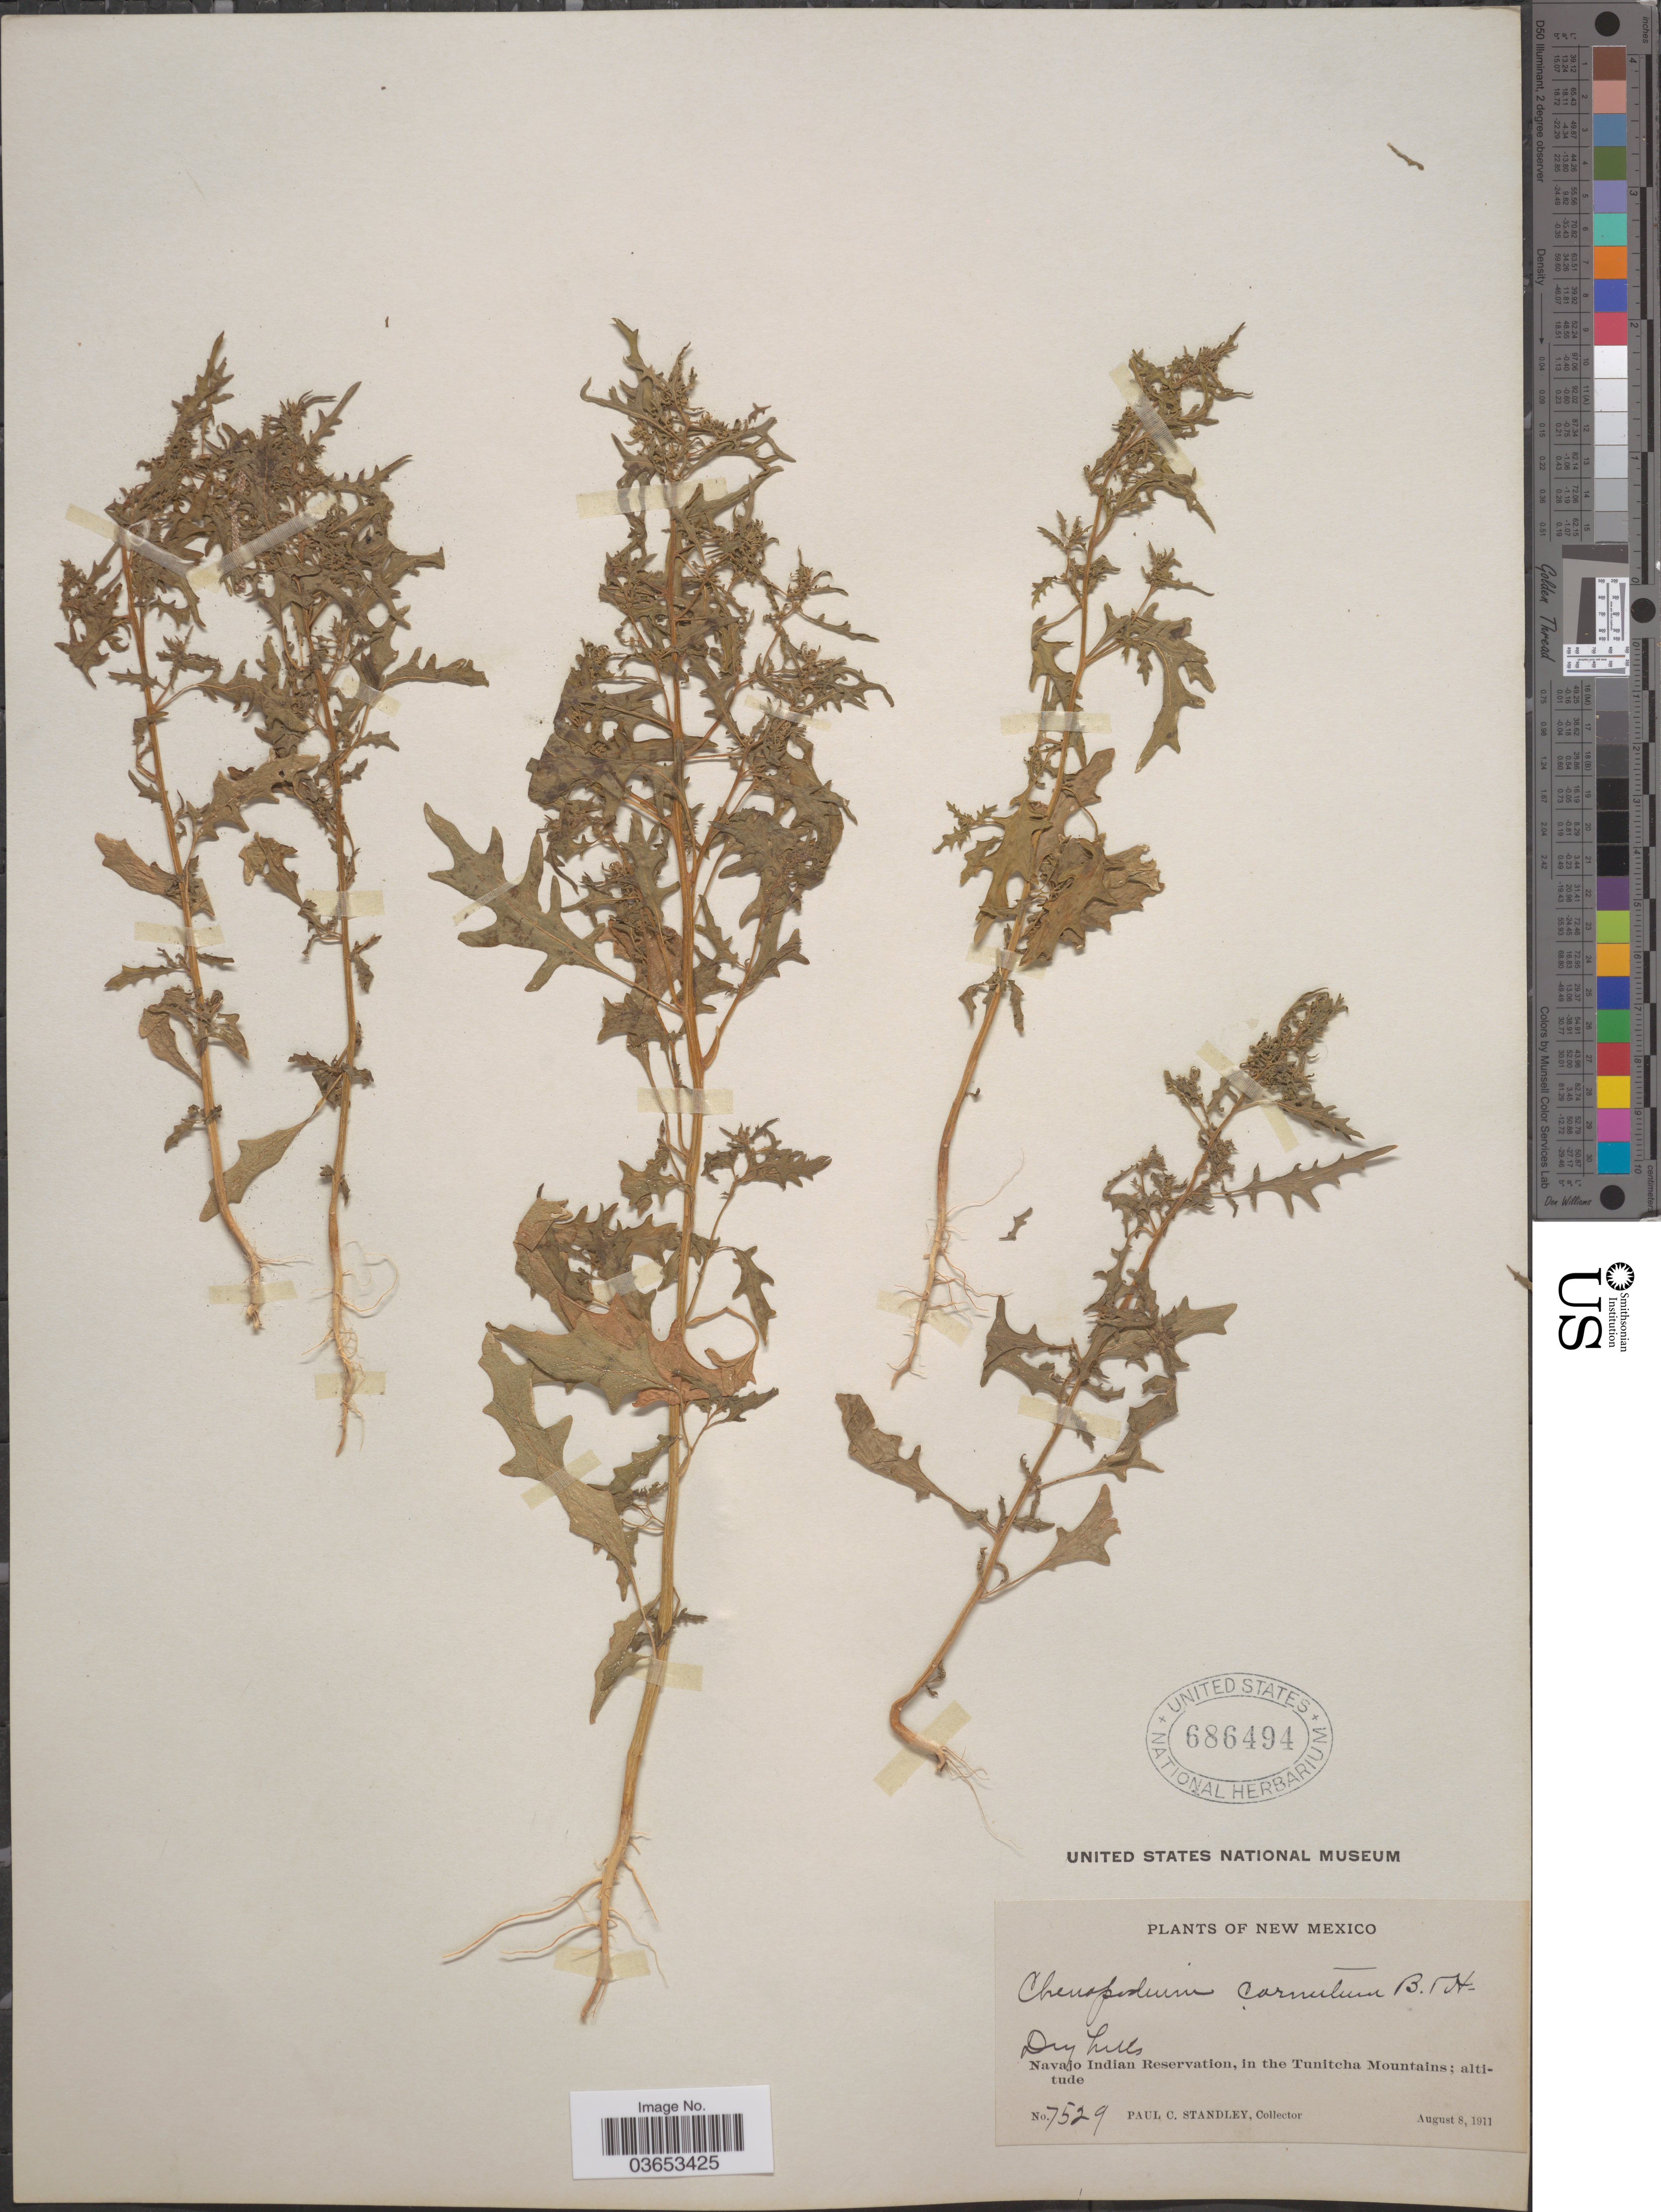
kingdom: Plantae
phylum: Tracheophyta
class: Magnoliopsida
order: Caryophyllales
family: Amaranthaceae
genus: Chenopodium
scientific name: Chenopodium incisum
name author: Poir.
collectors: P. C. Standley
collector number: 7529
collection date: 1911-08-08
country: United States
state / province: New Mexico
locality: Navajo Indian Reservation, in the Tunitcha Mountains.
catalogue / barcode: US 686494